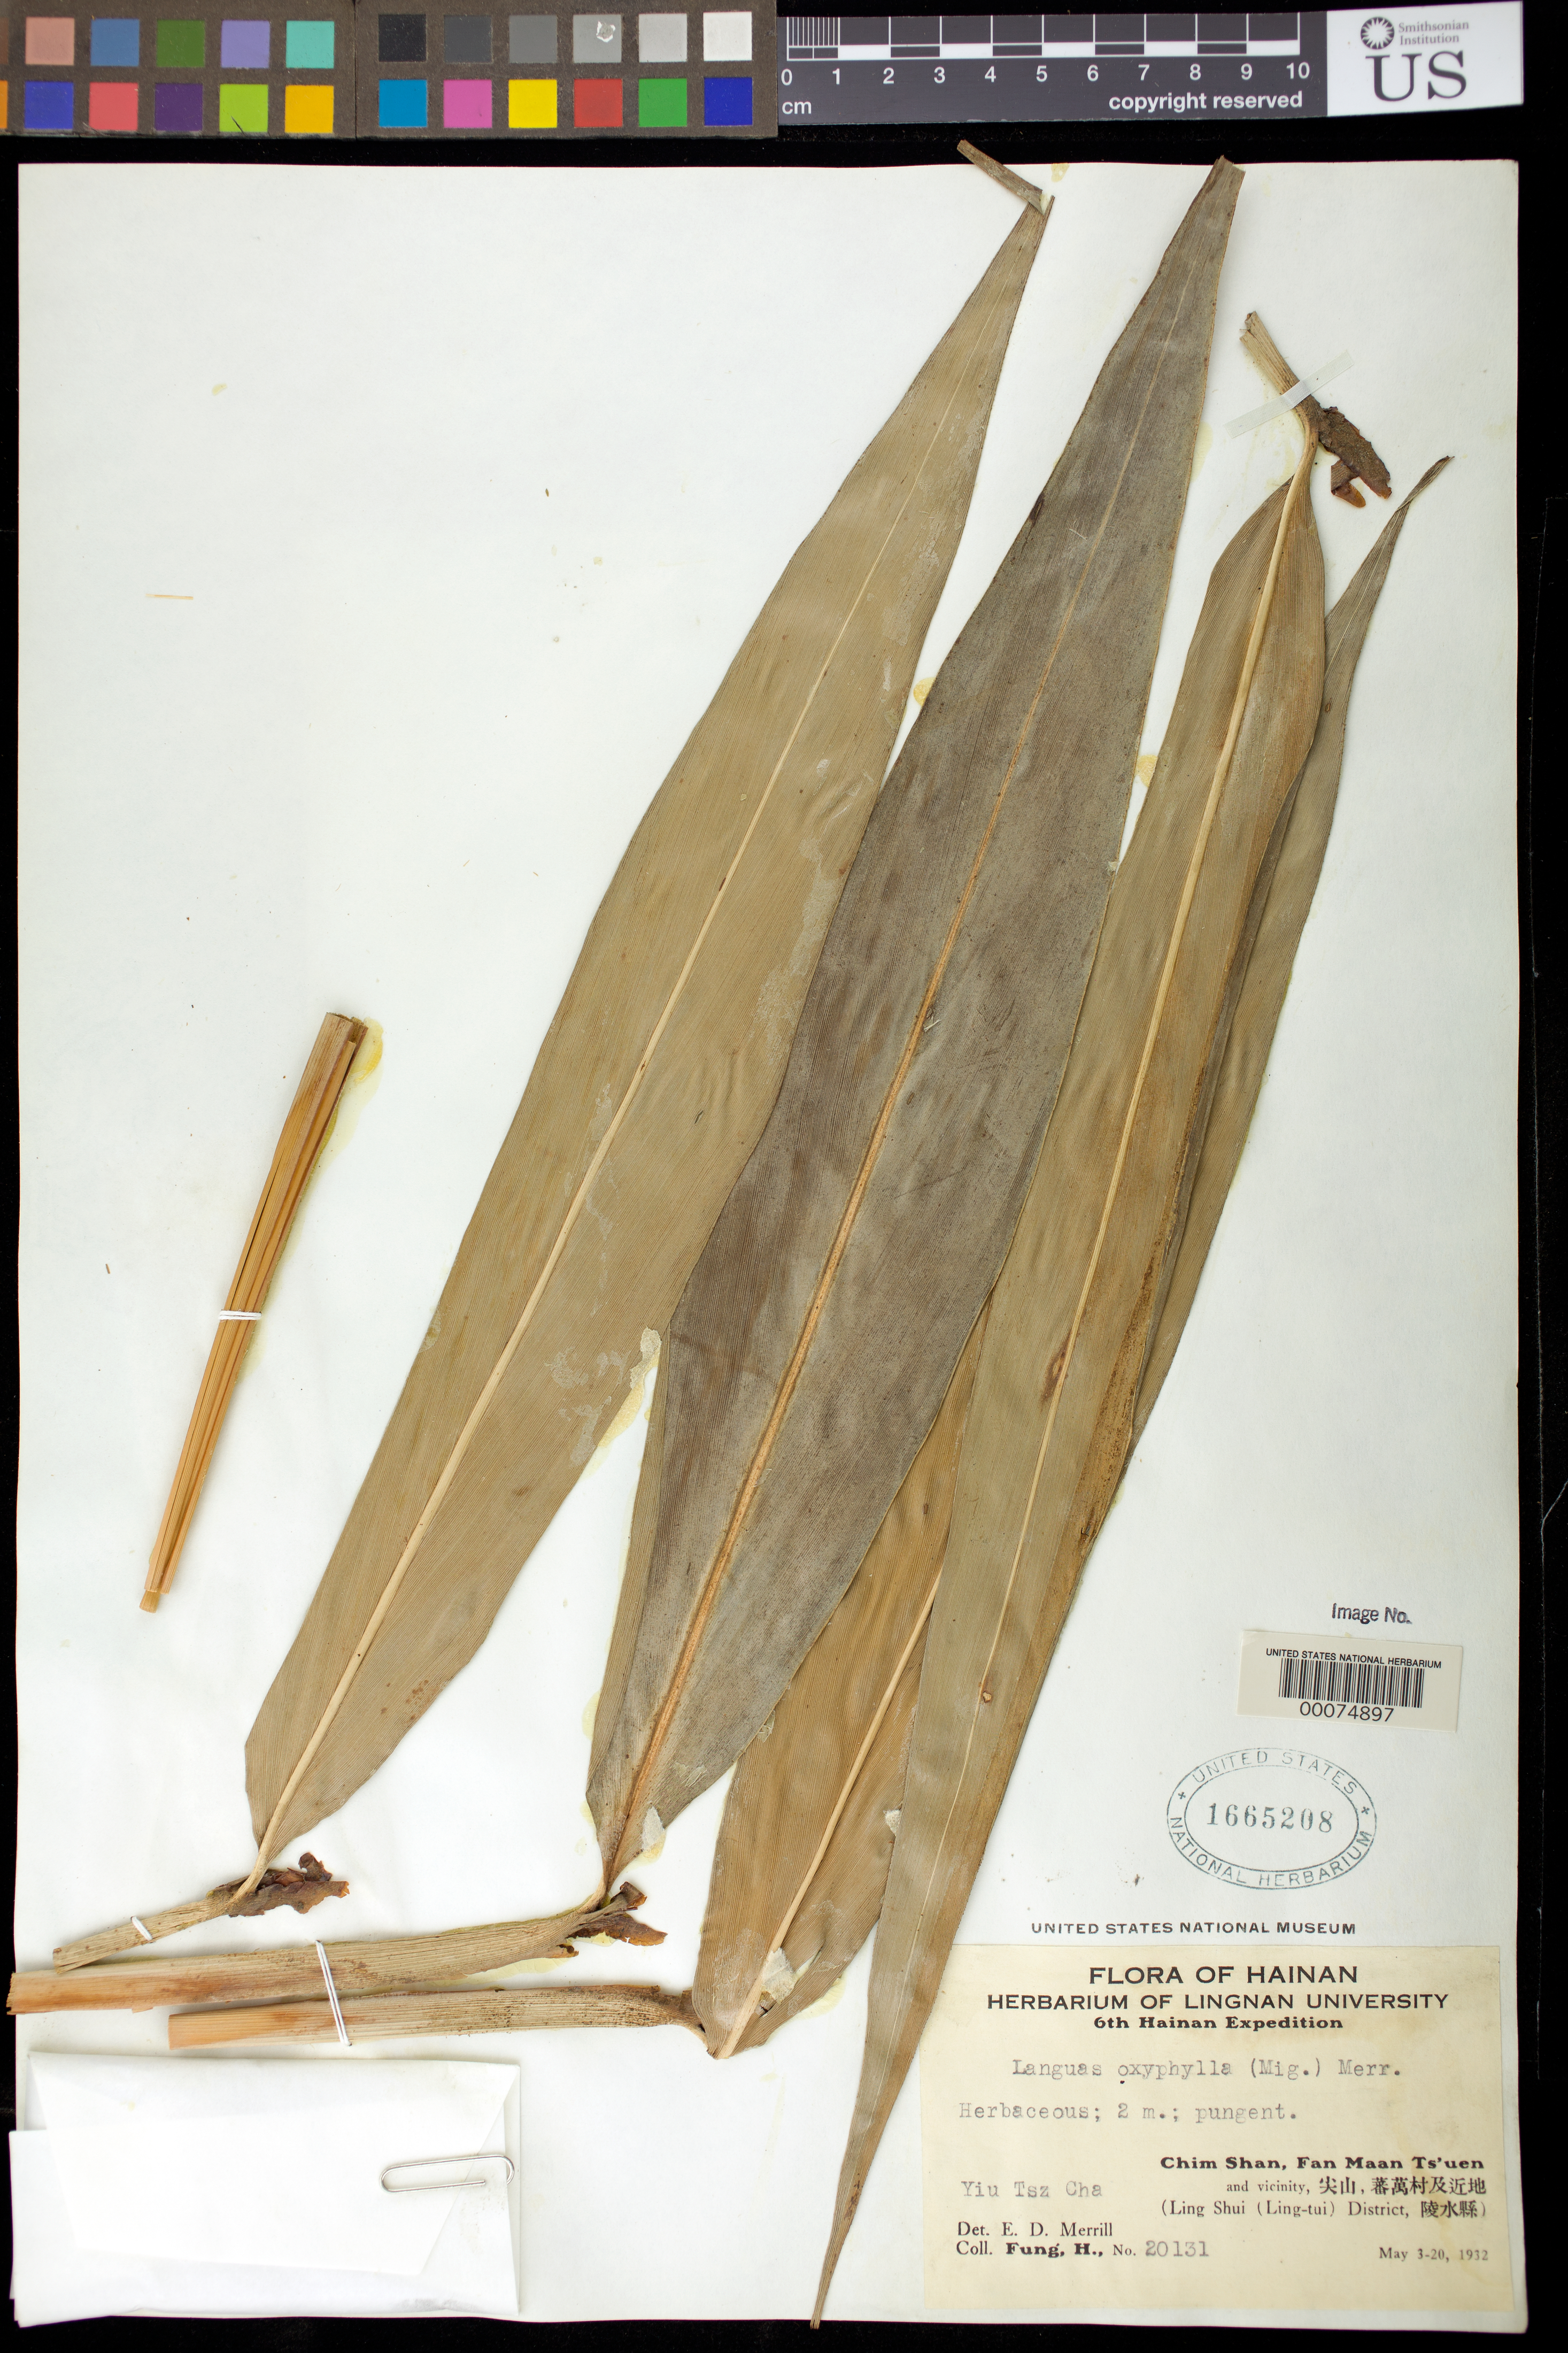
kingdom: Plantae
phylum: Tracheophyta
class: Liliopsida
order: Zingiberales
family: Zingiberaceae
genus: Alpinia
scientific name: Alpinia oxyphylla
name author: Miq.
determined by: Merrill, Elmer D.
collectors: H. L. Fung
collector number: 20131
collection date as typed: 03 May 1932 to 20 May 1932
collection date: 1932-05-03/1932-05-20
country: China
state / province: Hainan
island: Hainan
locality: Chim shan, fan maan ts'uen and vicinity, ling shui district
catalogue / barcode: US 1665208